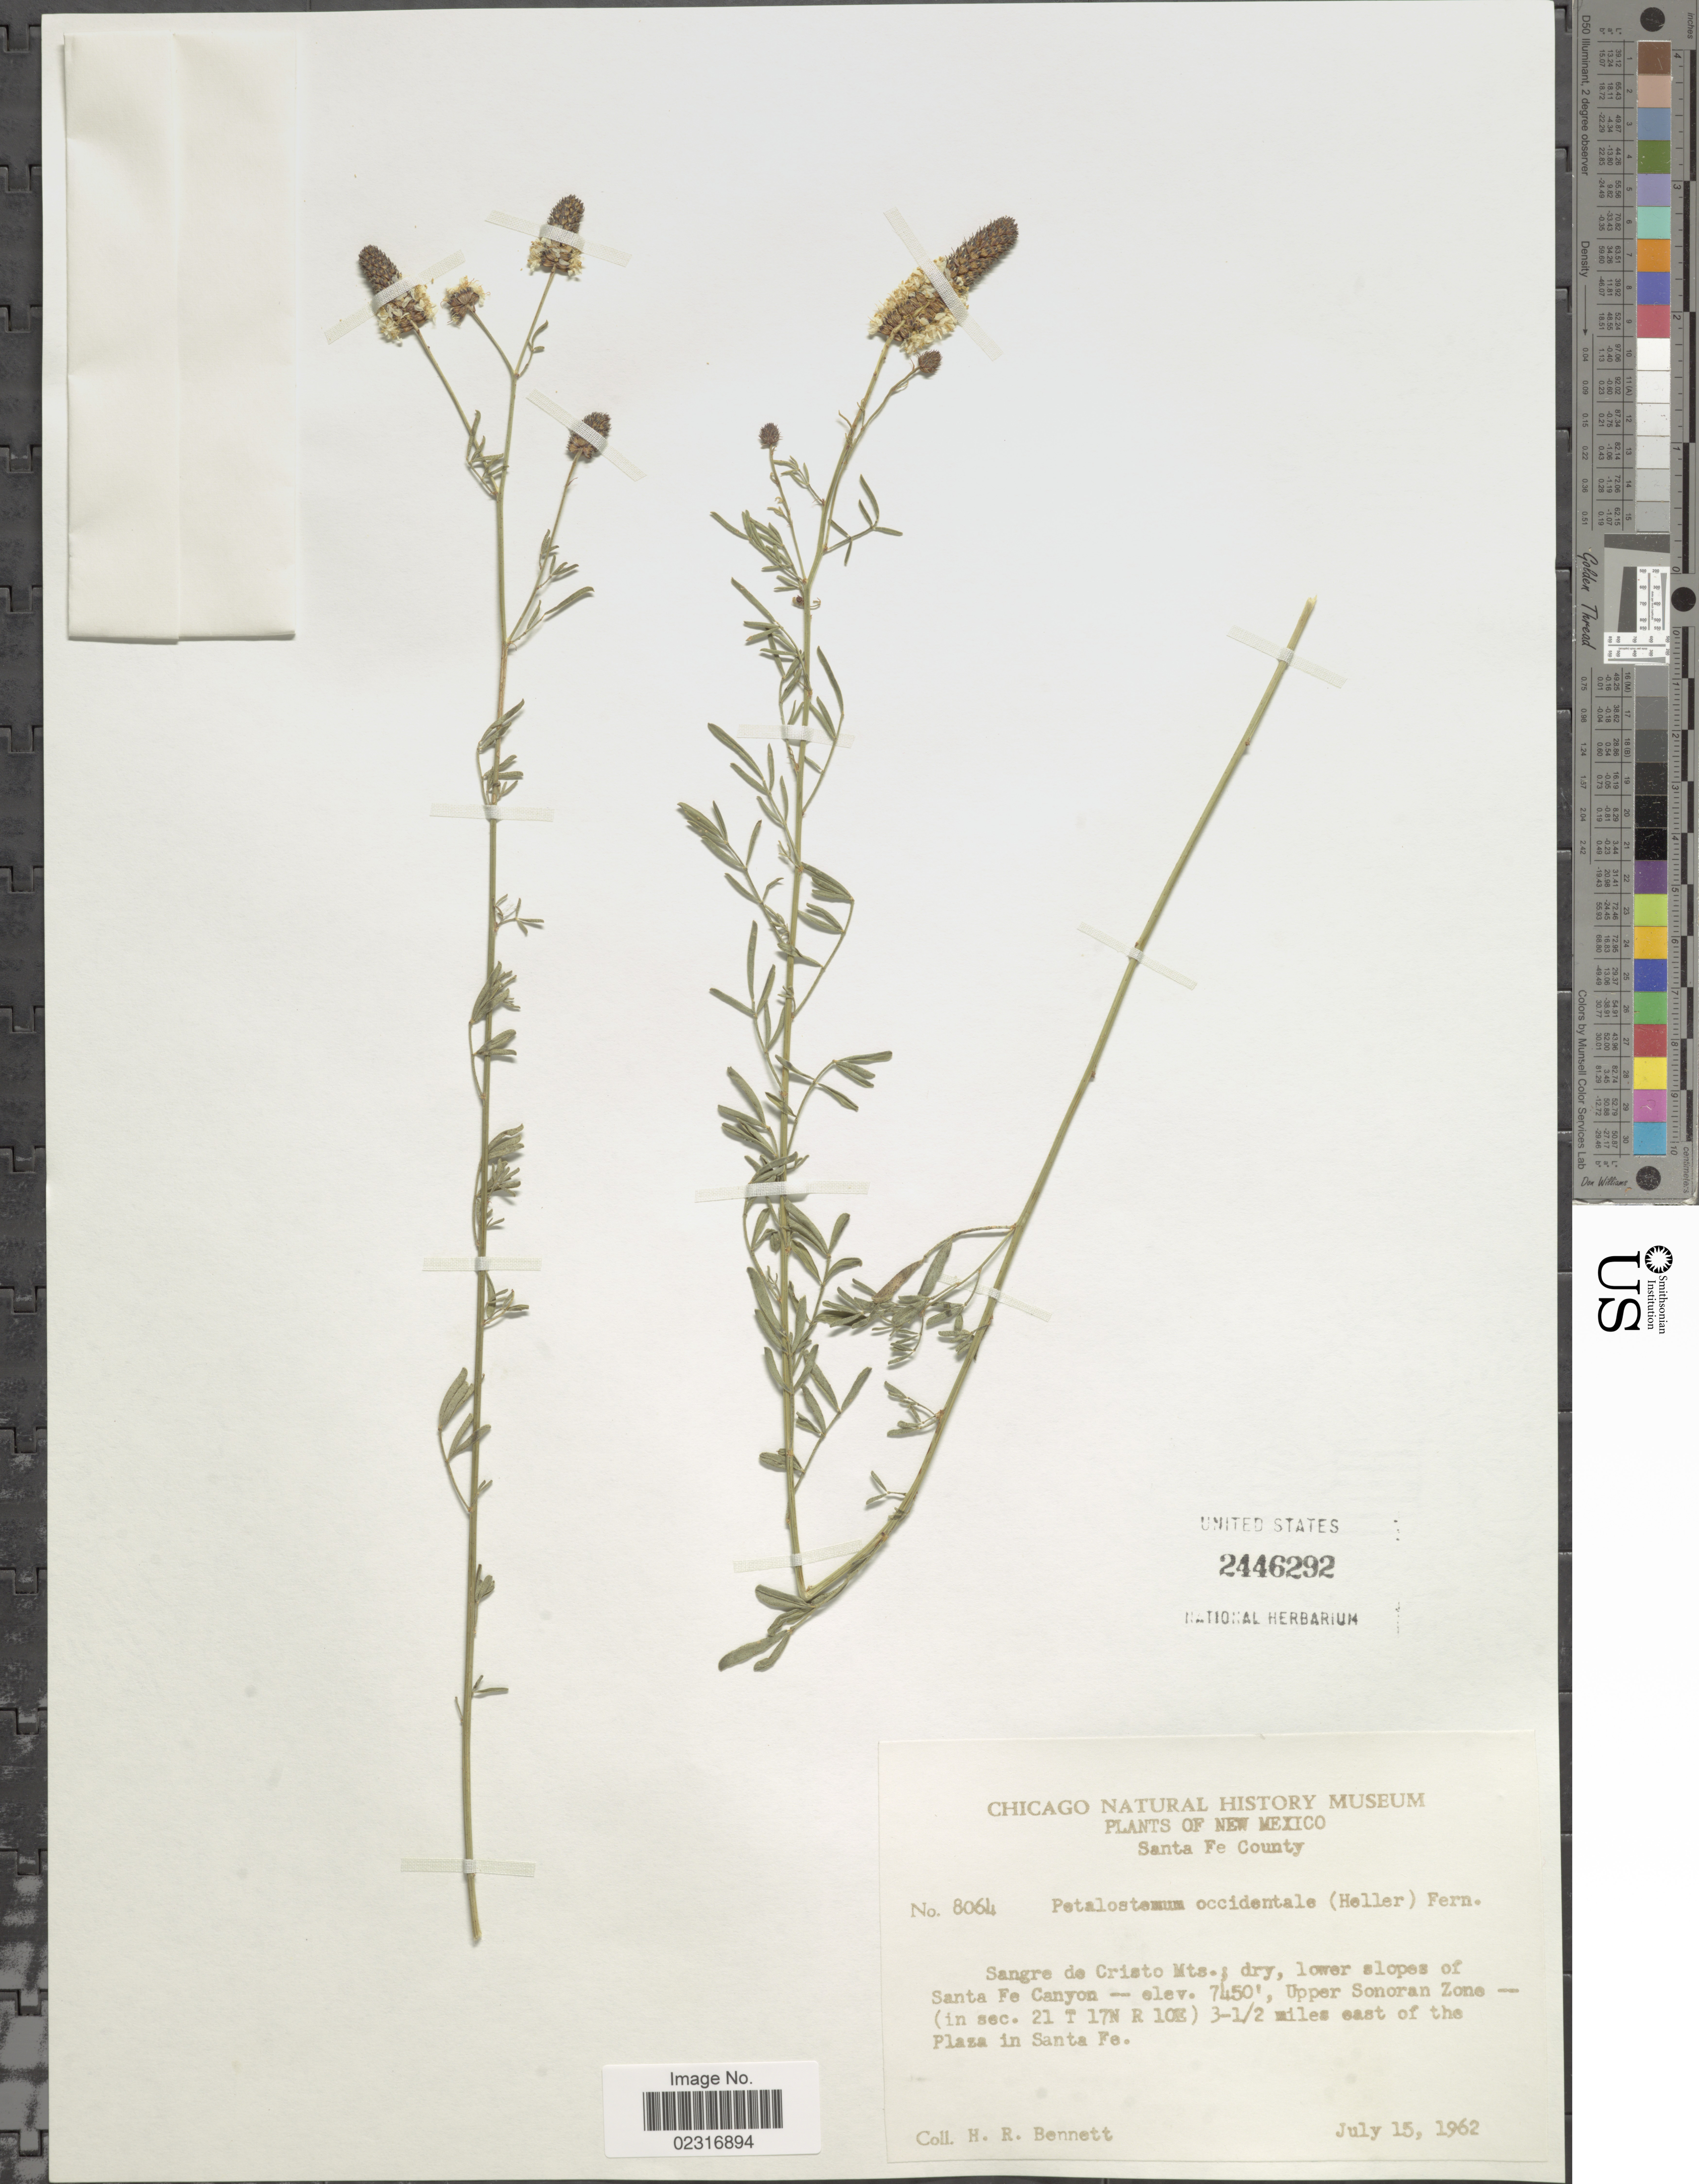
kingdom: Plantae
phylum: Tracheophyta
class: Magnoliopsida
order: Fabales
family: Fabaceae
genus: Dalea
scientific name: Dalea candida var. oligophylla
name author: (Torr) Shinners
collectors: H. R. Bennett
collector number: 8064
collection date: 1962-07-15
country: United States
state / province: New Mexico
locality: Santa Fe County. Sangre de Cristo Mts. dry lower slopes of Santa Fe Canyon Upper Sonoran Zone - (in sec. 21 T 17N R 10E) 3½ miles east of the Plaza in Santa Fe.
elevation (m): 2271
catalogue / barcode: US 2446292